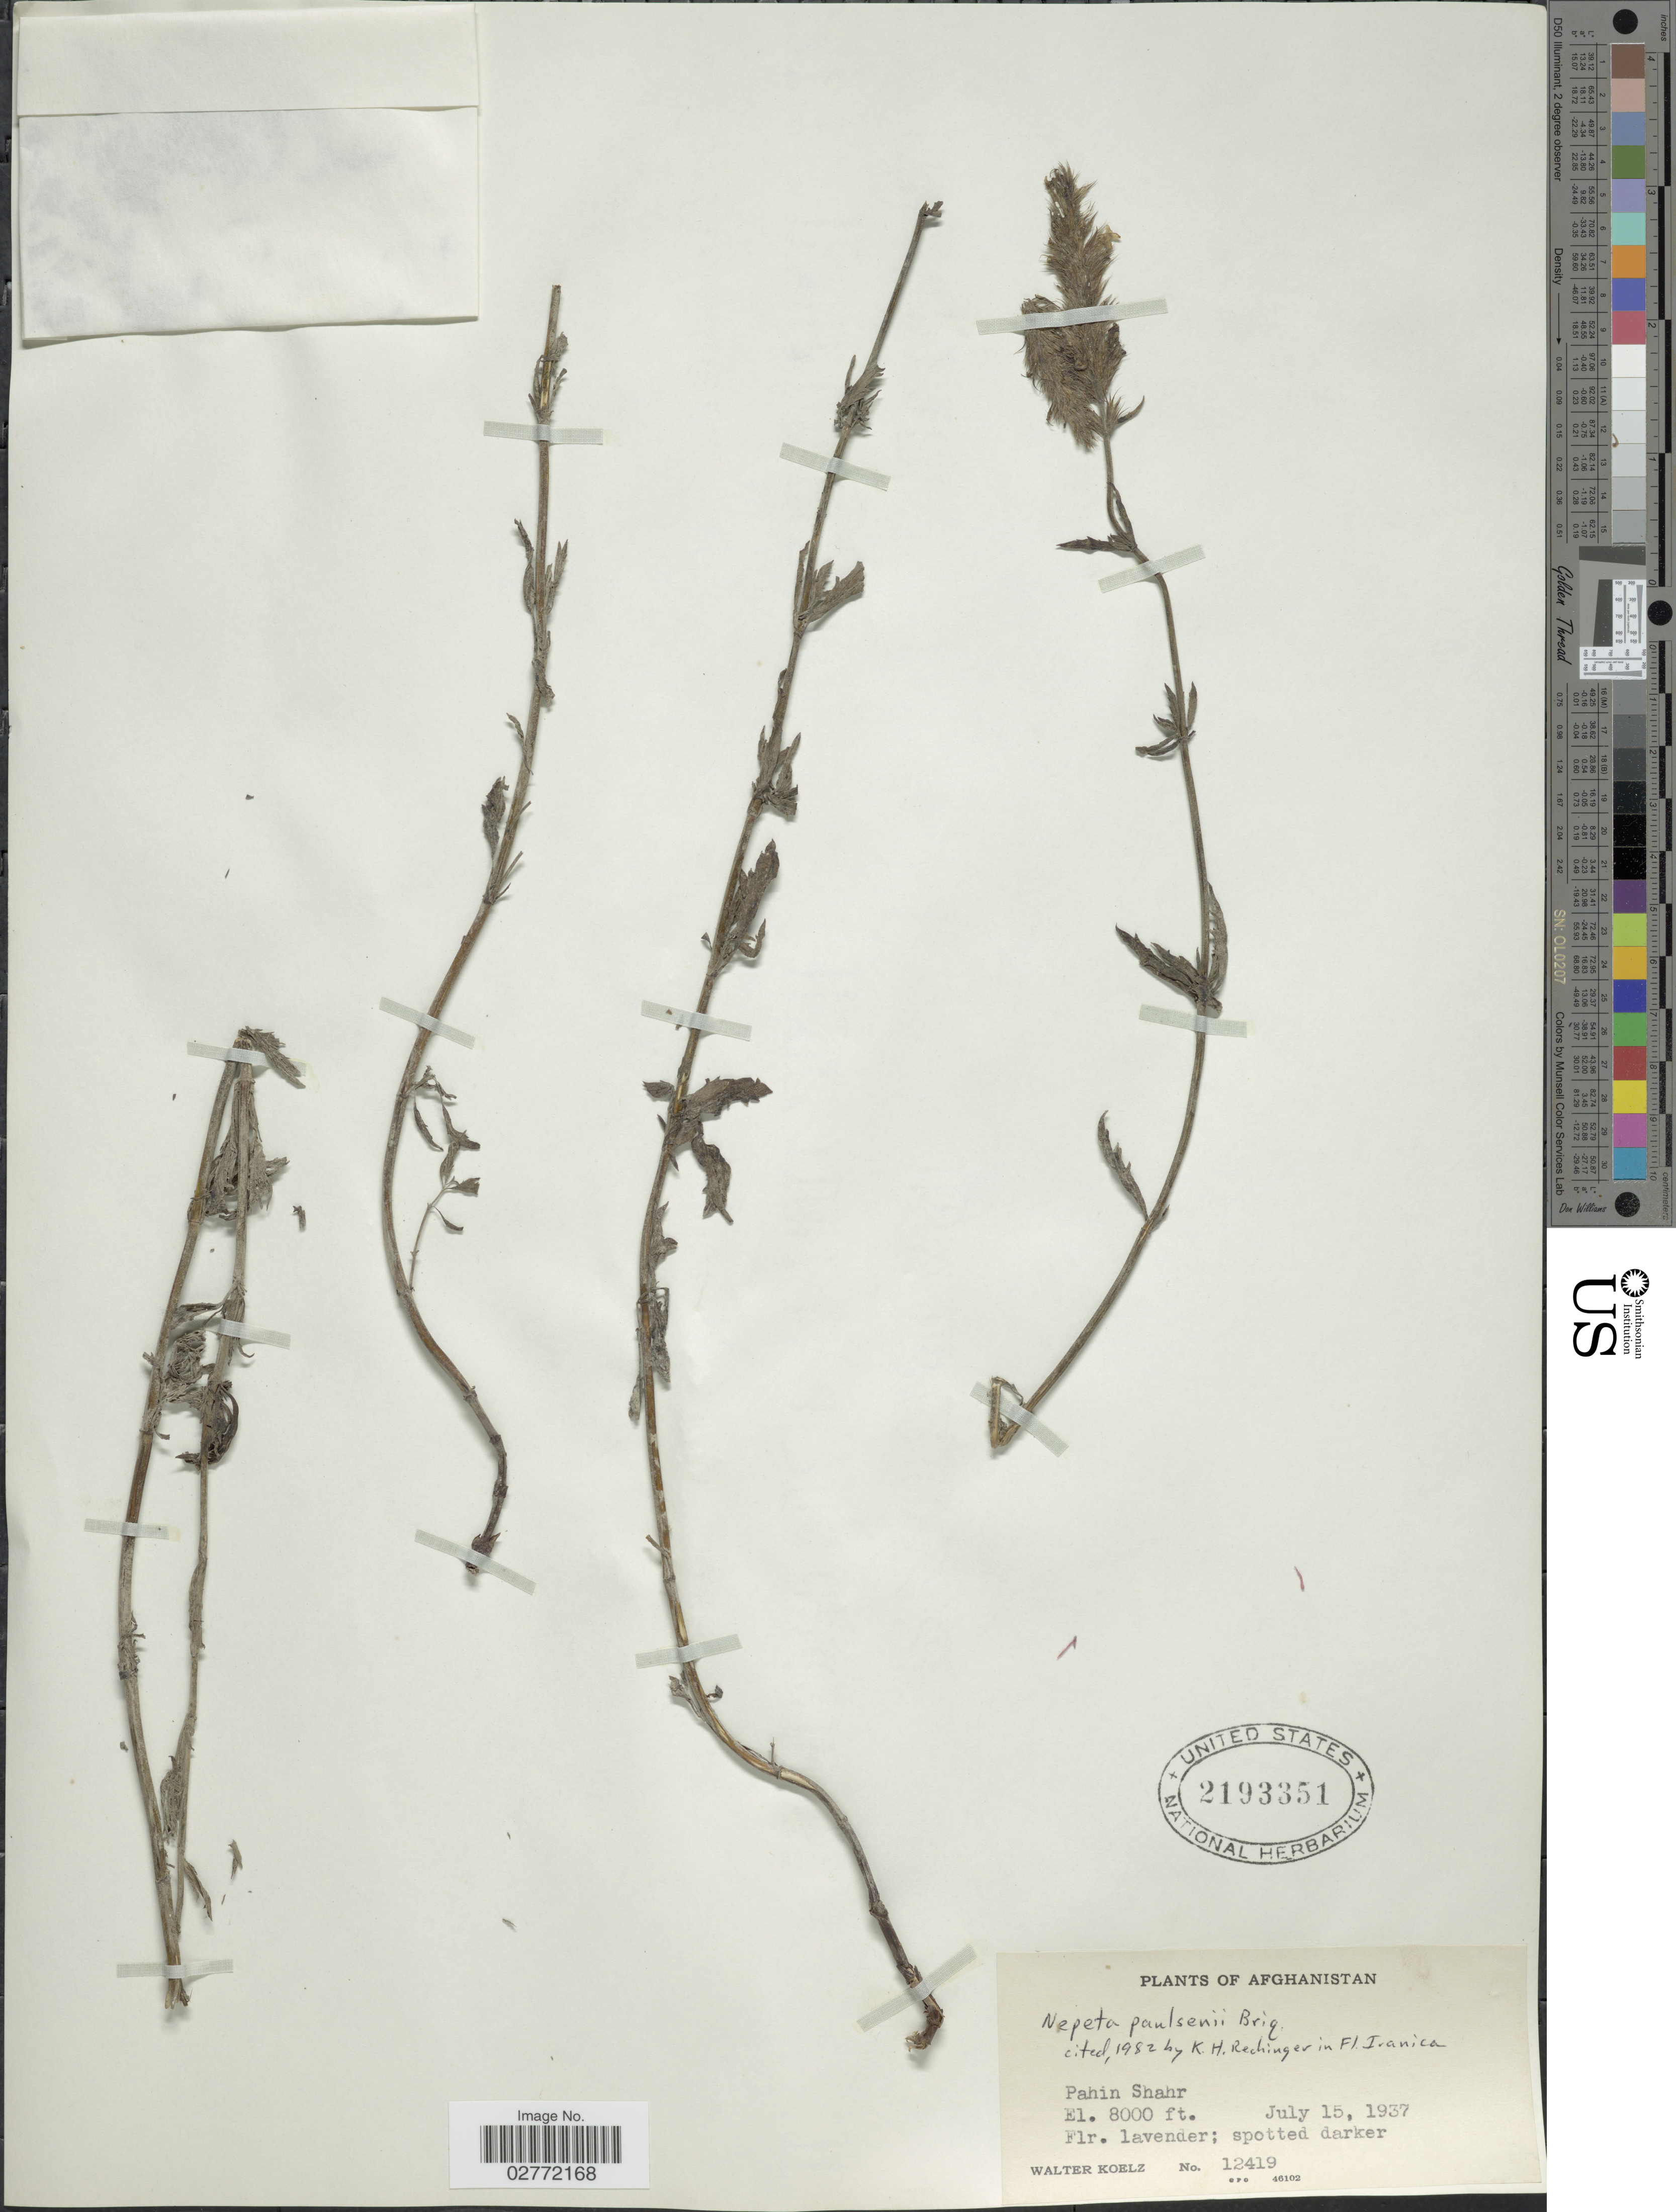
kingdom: Plantae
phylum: Tracheophyta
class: Magnoliopsida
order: Lamiales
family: Lamiaceae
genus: Nepeta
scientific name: Nepeta paulsenii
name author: Briq.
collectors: W. N. Koelz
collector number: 12419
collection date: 1937-07-15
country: Afghanistan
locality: Pahin Shahr.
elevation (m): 2438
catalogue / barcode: US 2193351